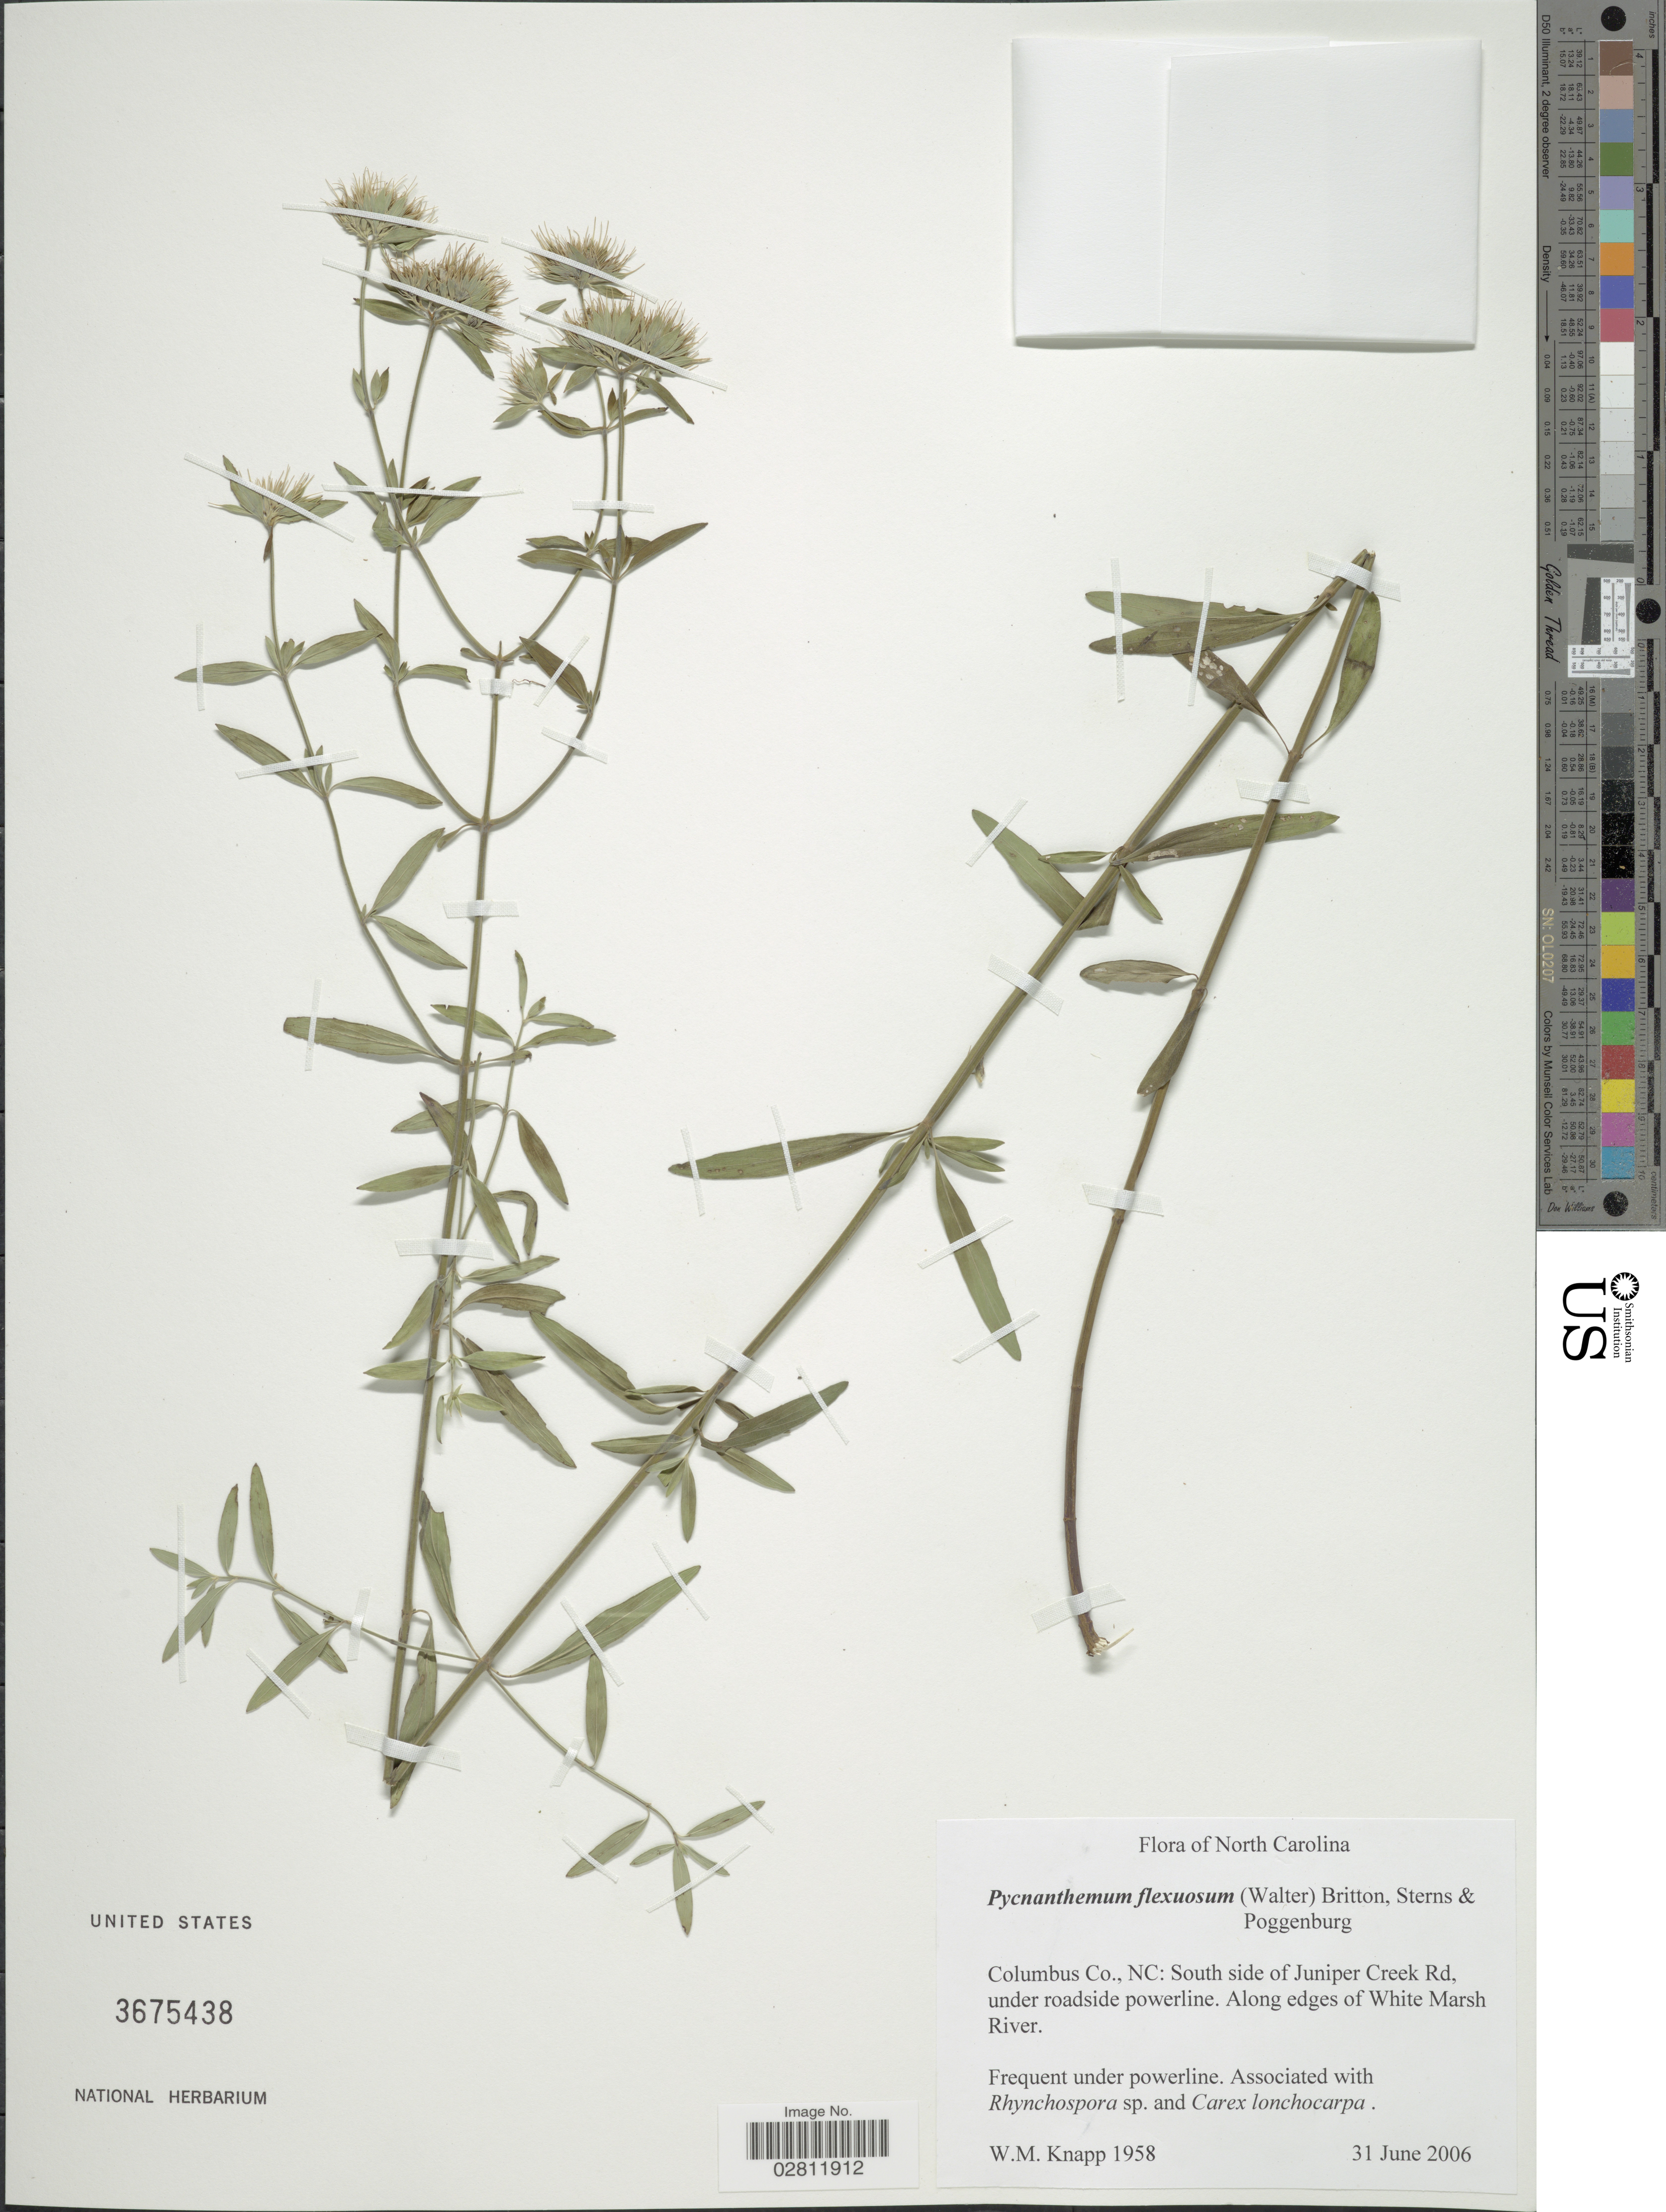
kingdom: Plantae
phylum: Tracheophyta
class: Magnoliopsida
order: Lamiales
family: Lamiaceae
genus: Pycnanthemum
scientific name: Pycnanthemum flexuosum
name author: (Walter) Britton, Stearns & Poggenb.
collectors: W. Knapp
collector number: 1958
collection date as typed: Transcribed d/m/y: 31/6/2006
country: United States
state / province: North Carolina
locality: Columbus Co., NC: South side of Juniper Creek Rd., under roadside powerline. Along edges of White Marsh River.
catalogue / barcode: US 3675438